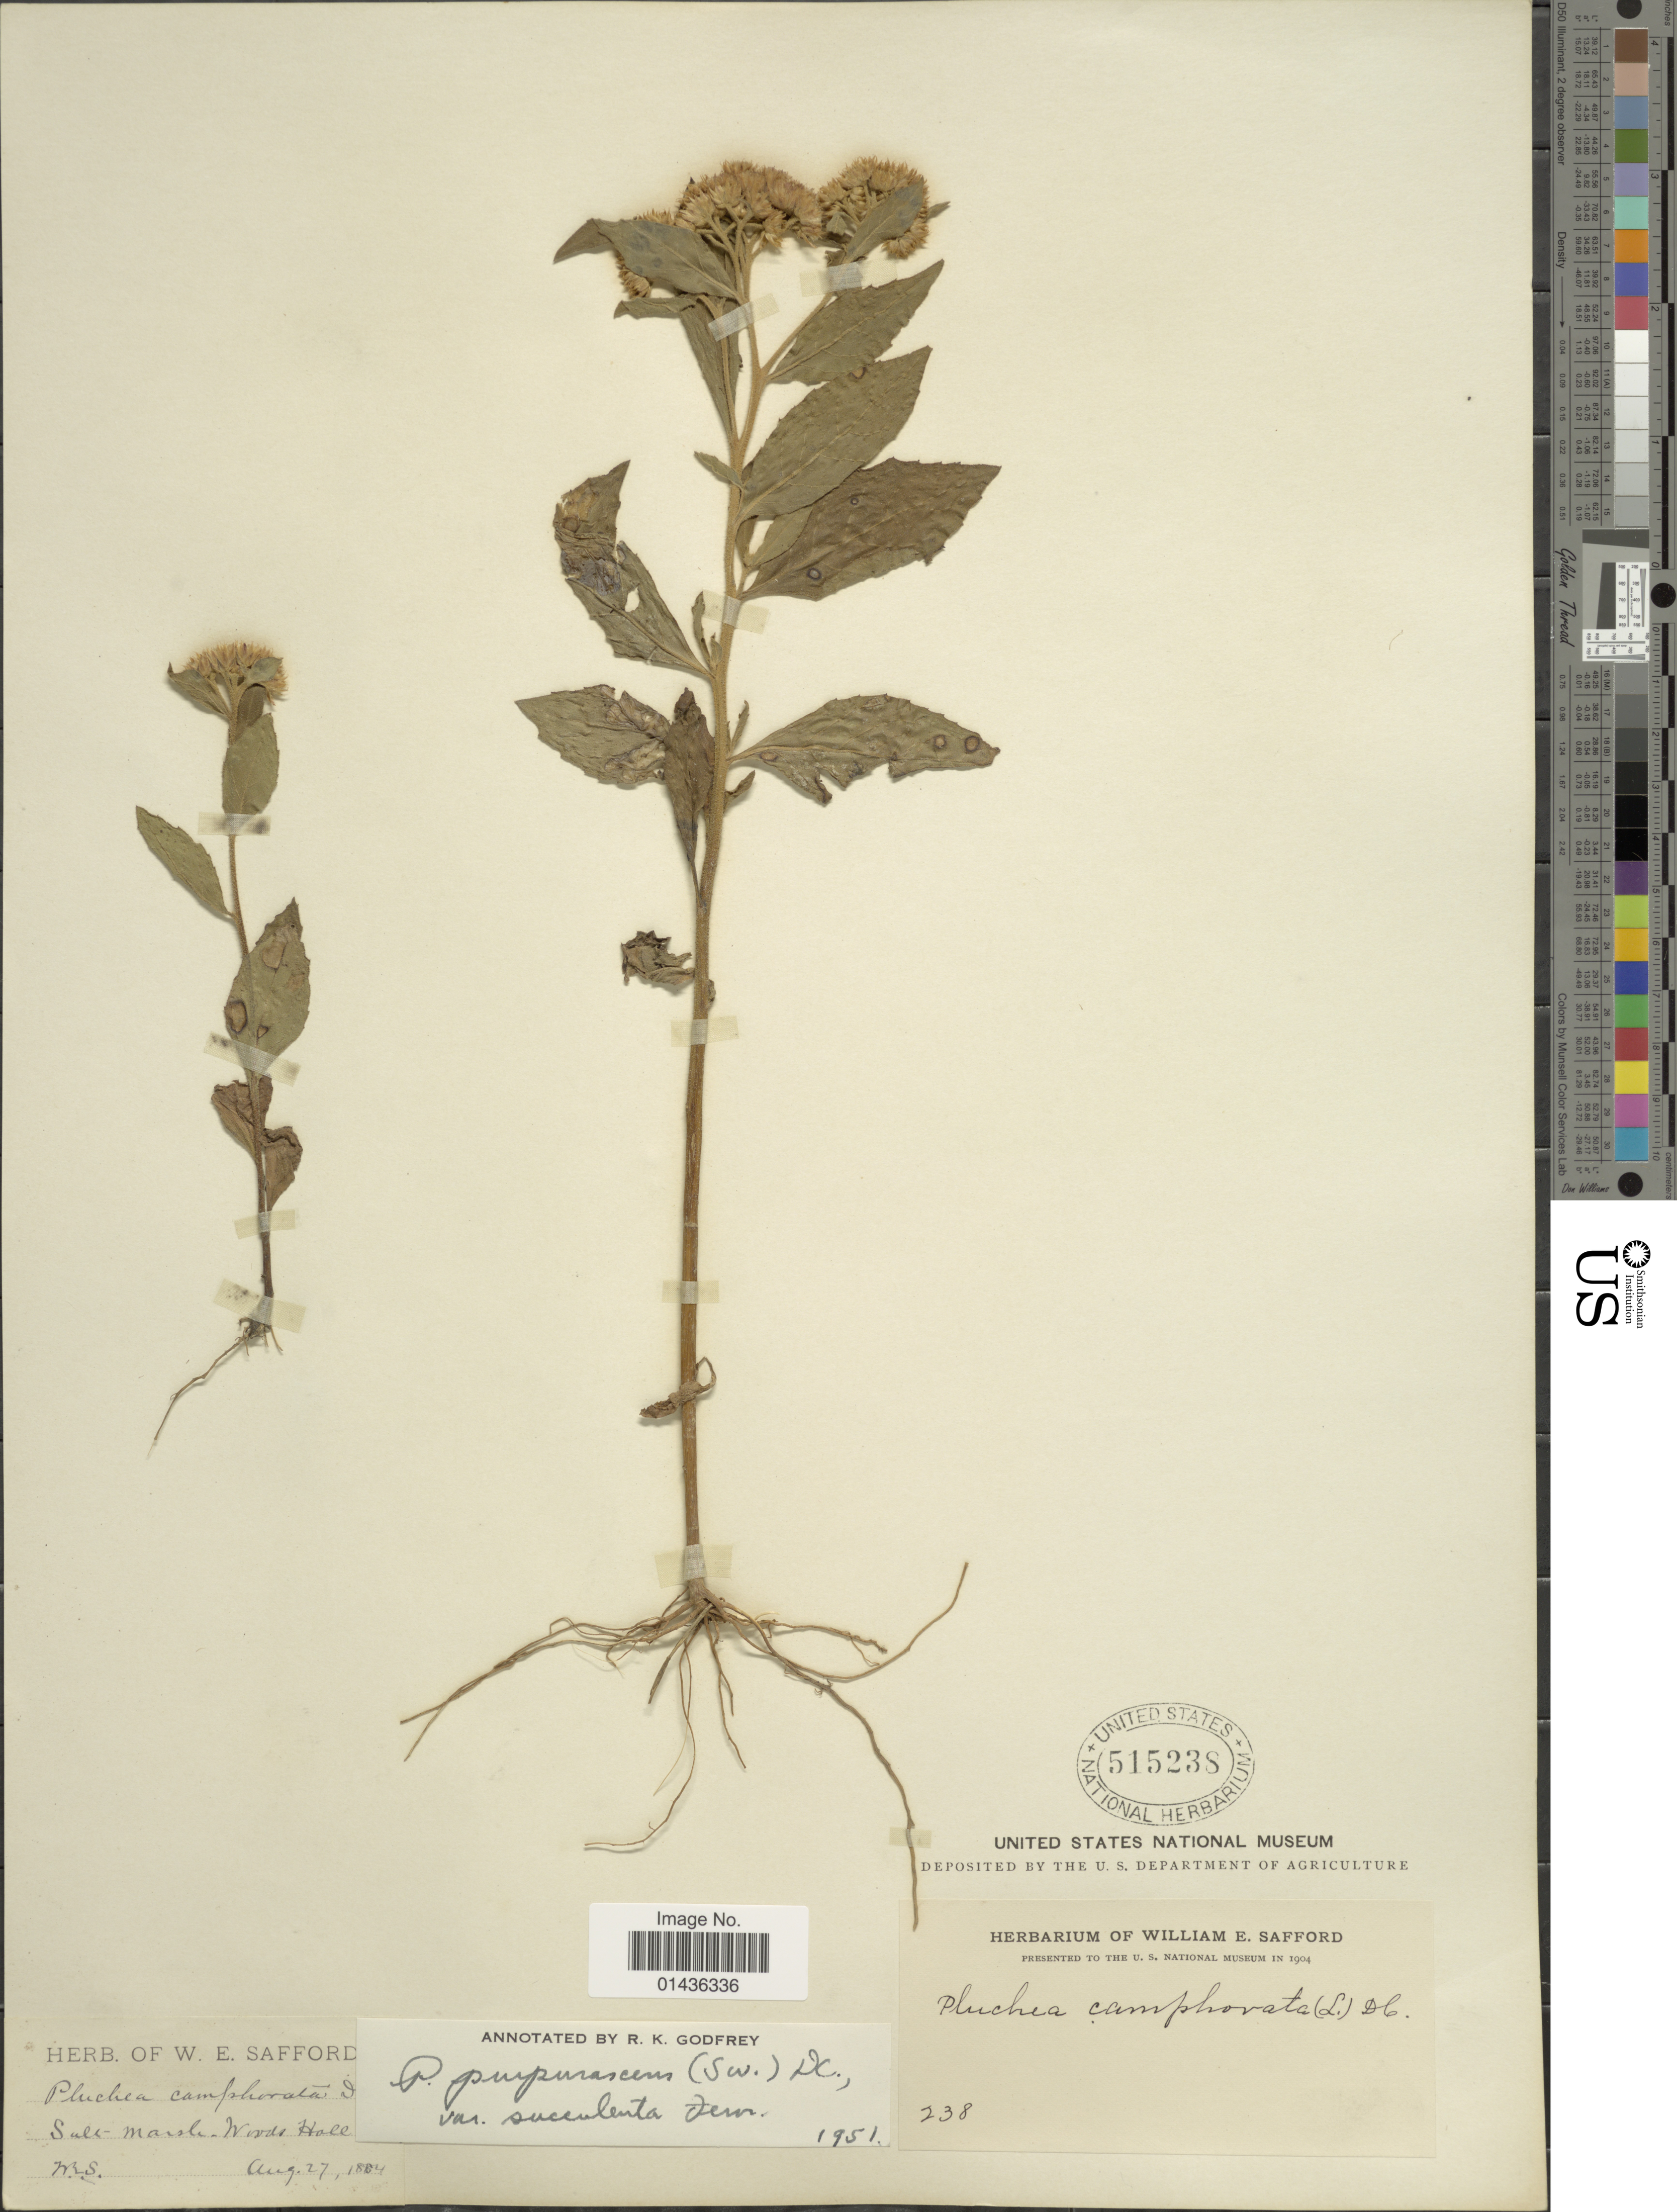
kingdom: Plantae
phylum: Tracheophyta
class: Magnoliopsida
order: Asterales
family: Asteraceae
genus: Pluchea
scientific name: Pluchea odorata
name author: (L.) Cass.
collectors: W. E. Safford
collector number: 238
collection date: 1884-08-27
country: United States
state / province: Massachusetts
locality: Woods Hall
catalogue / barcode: US 515238